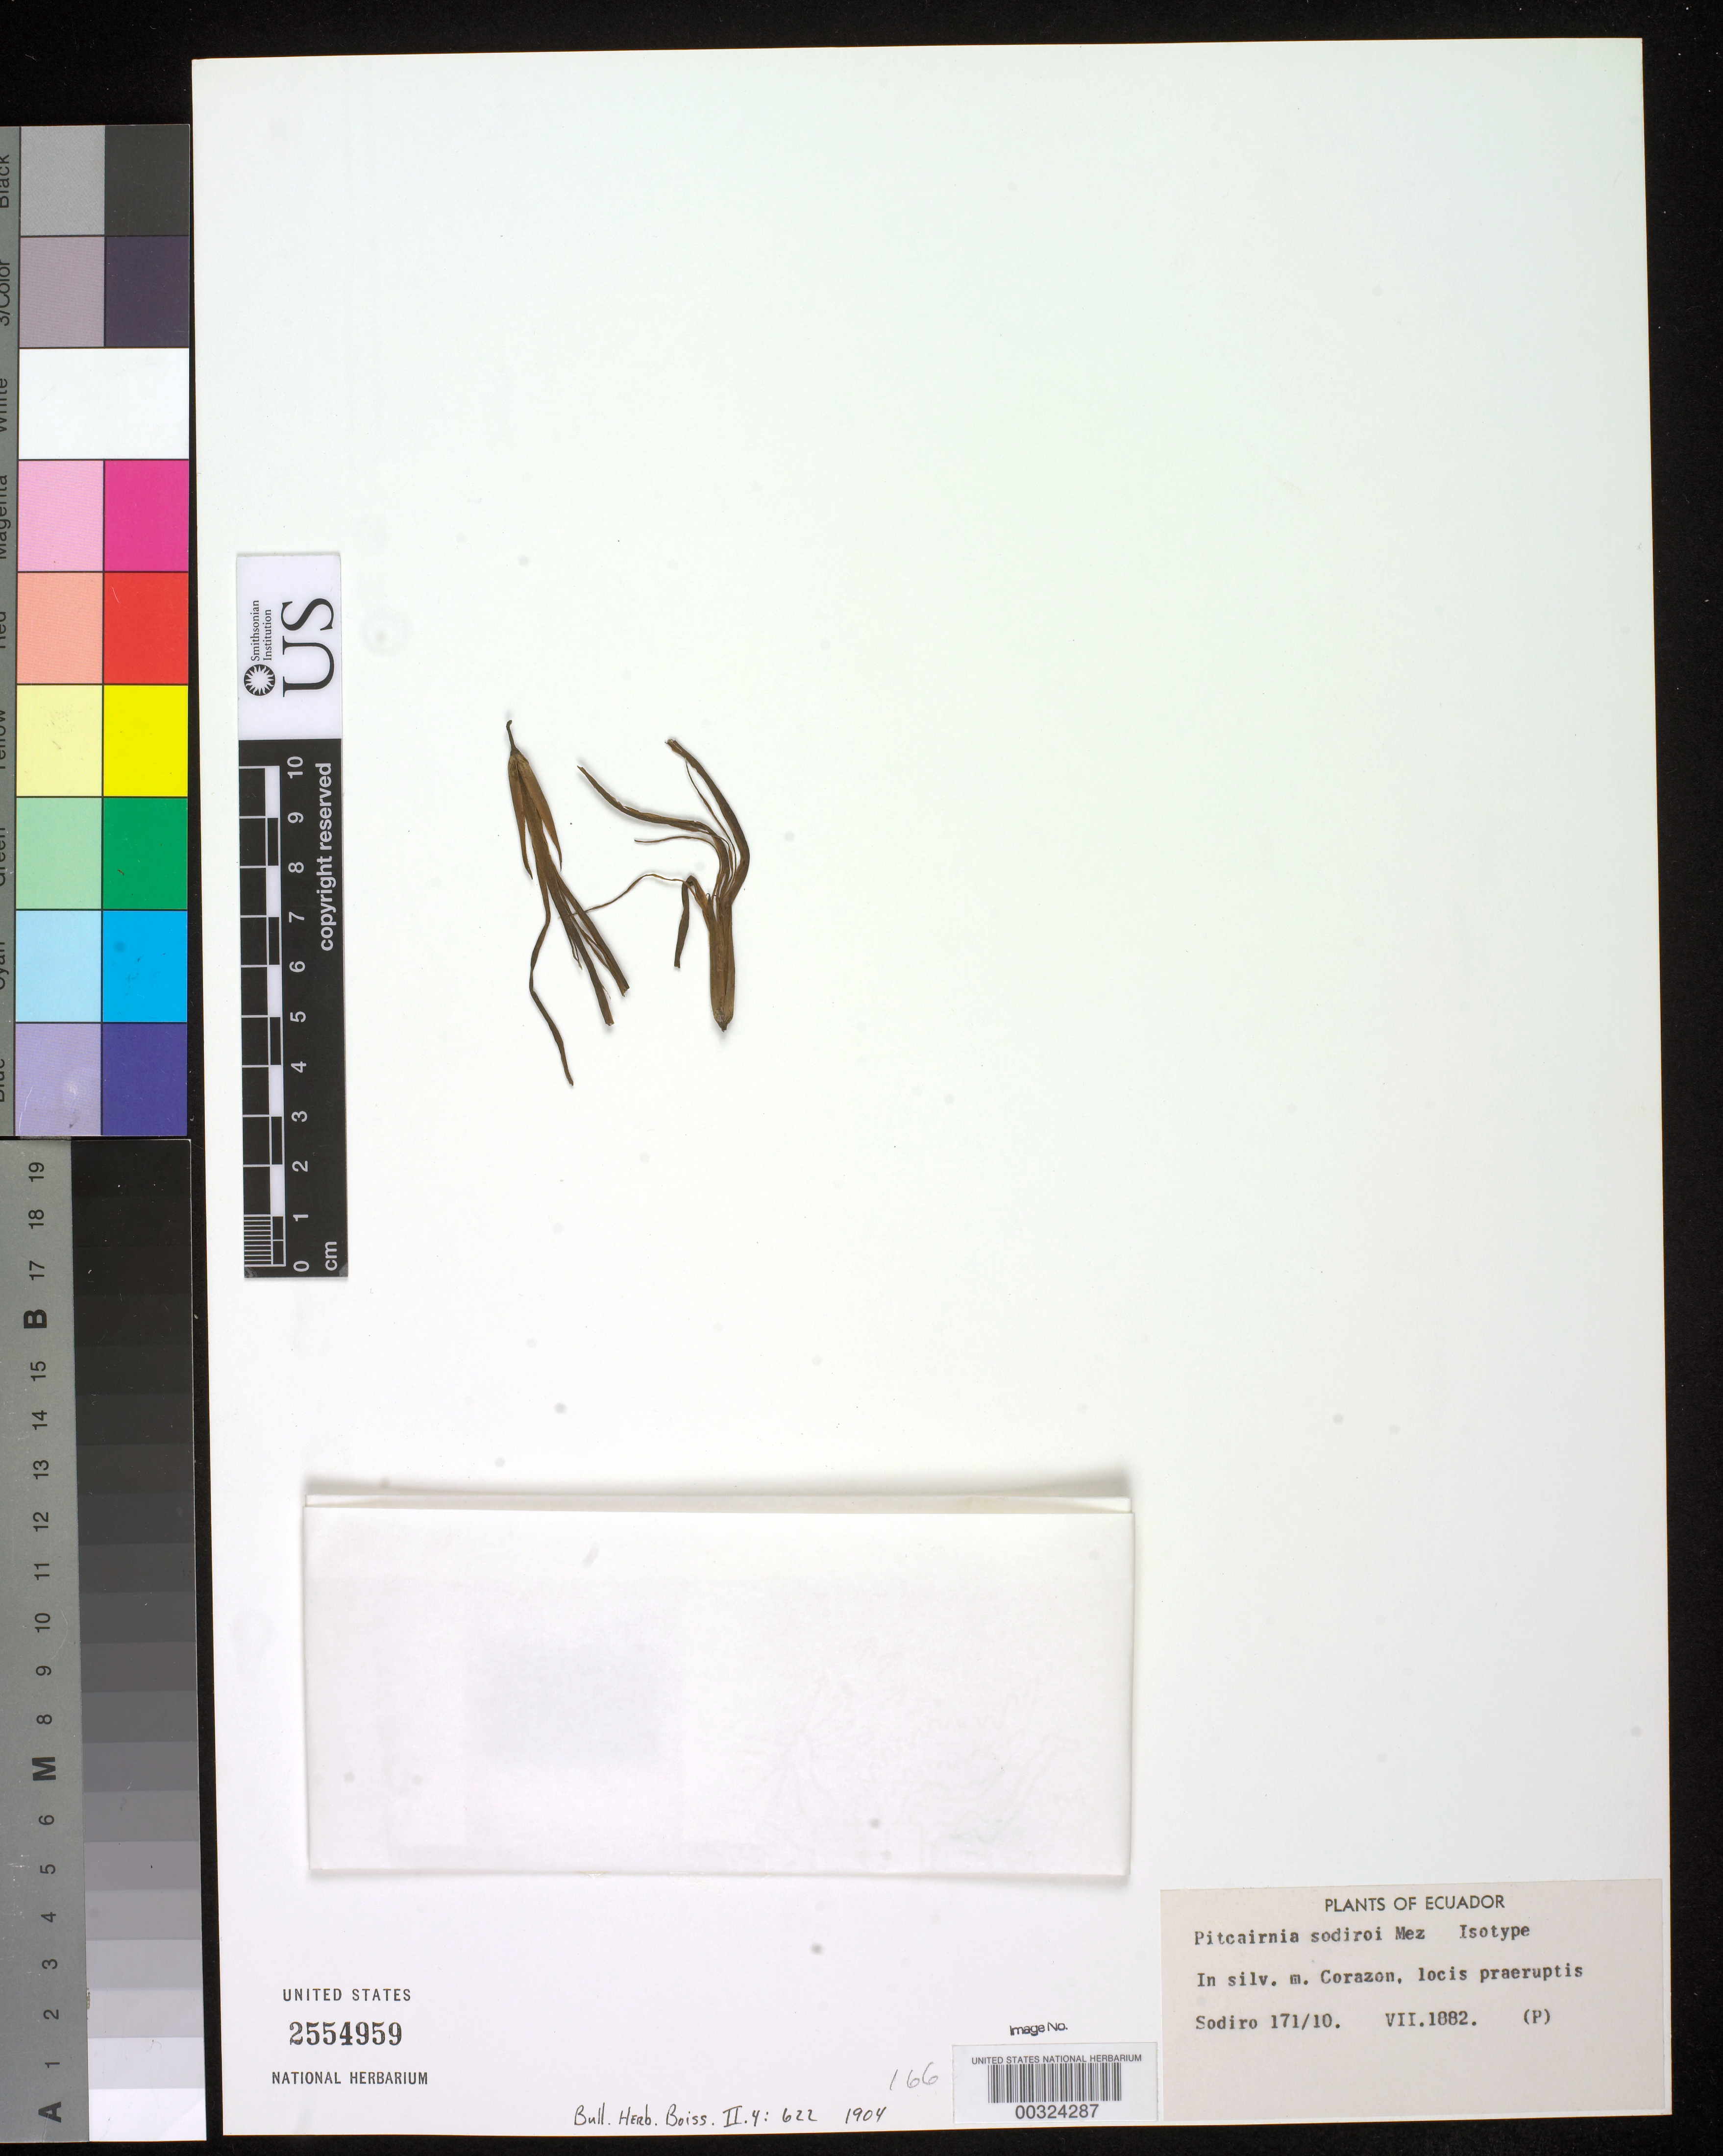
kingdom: Plantae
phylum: Tracheophyta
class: Liliopsida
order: Poales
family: Bromeliaceae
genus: Pitcairnia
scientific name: Pitcairnia sodiroi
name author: Mez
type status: Isotype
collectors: L. Sodiro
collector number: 171/10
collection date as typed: Jul 1882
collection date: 1882-07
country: Ecuador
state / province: Pichincha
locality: In silv. montium Corazon, Pululahua.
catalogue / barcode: US 2554959